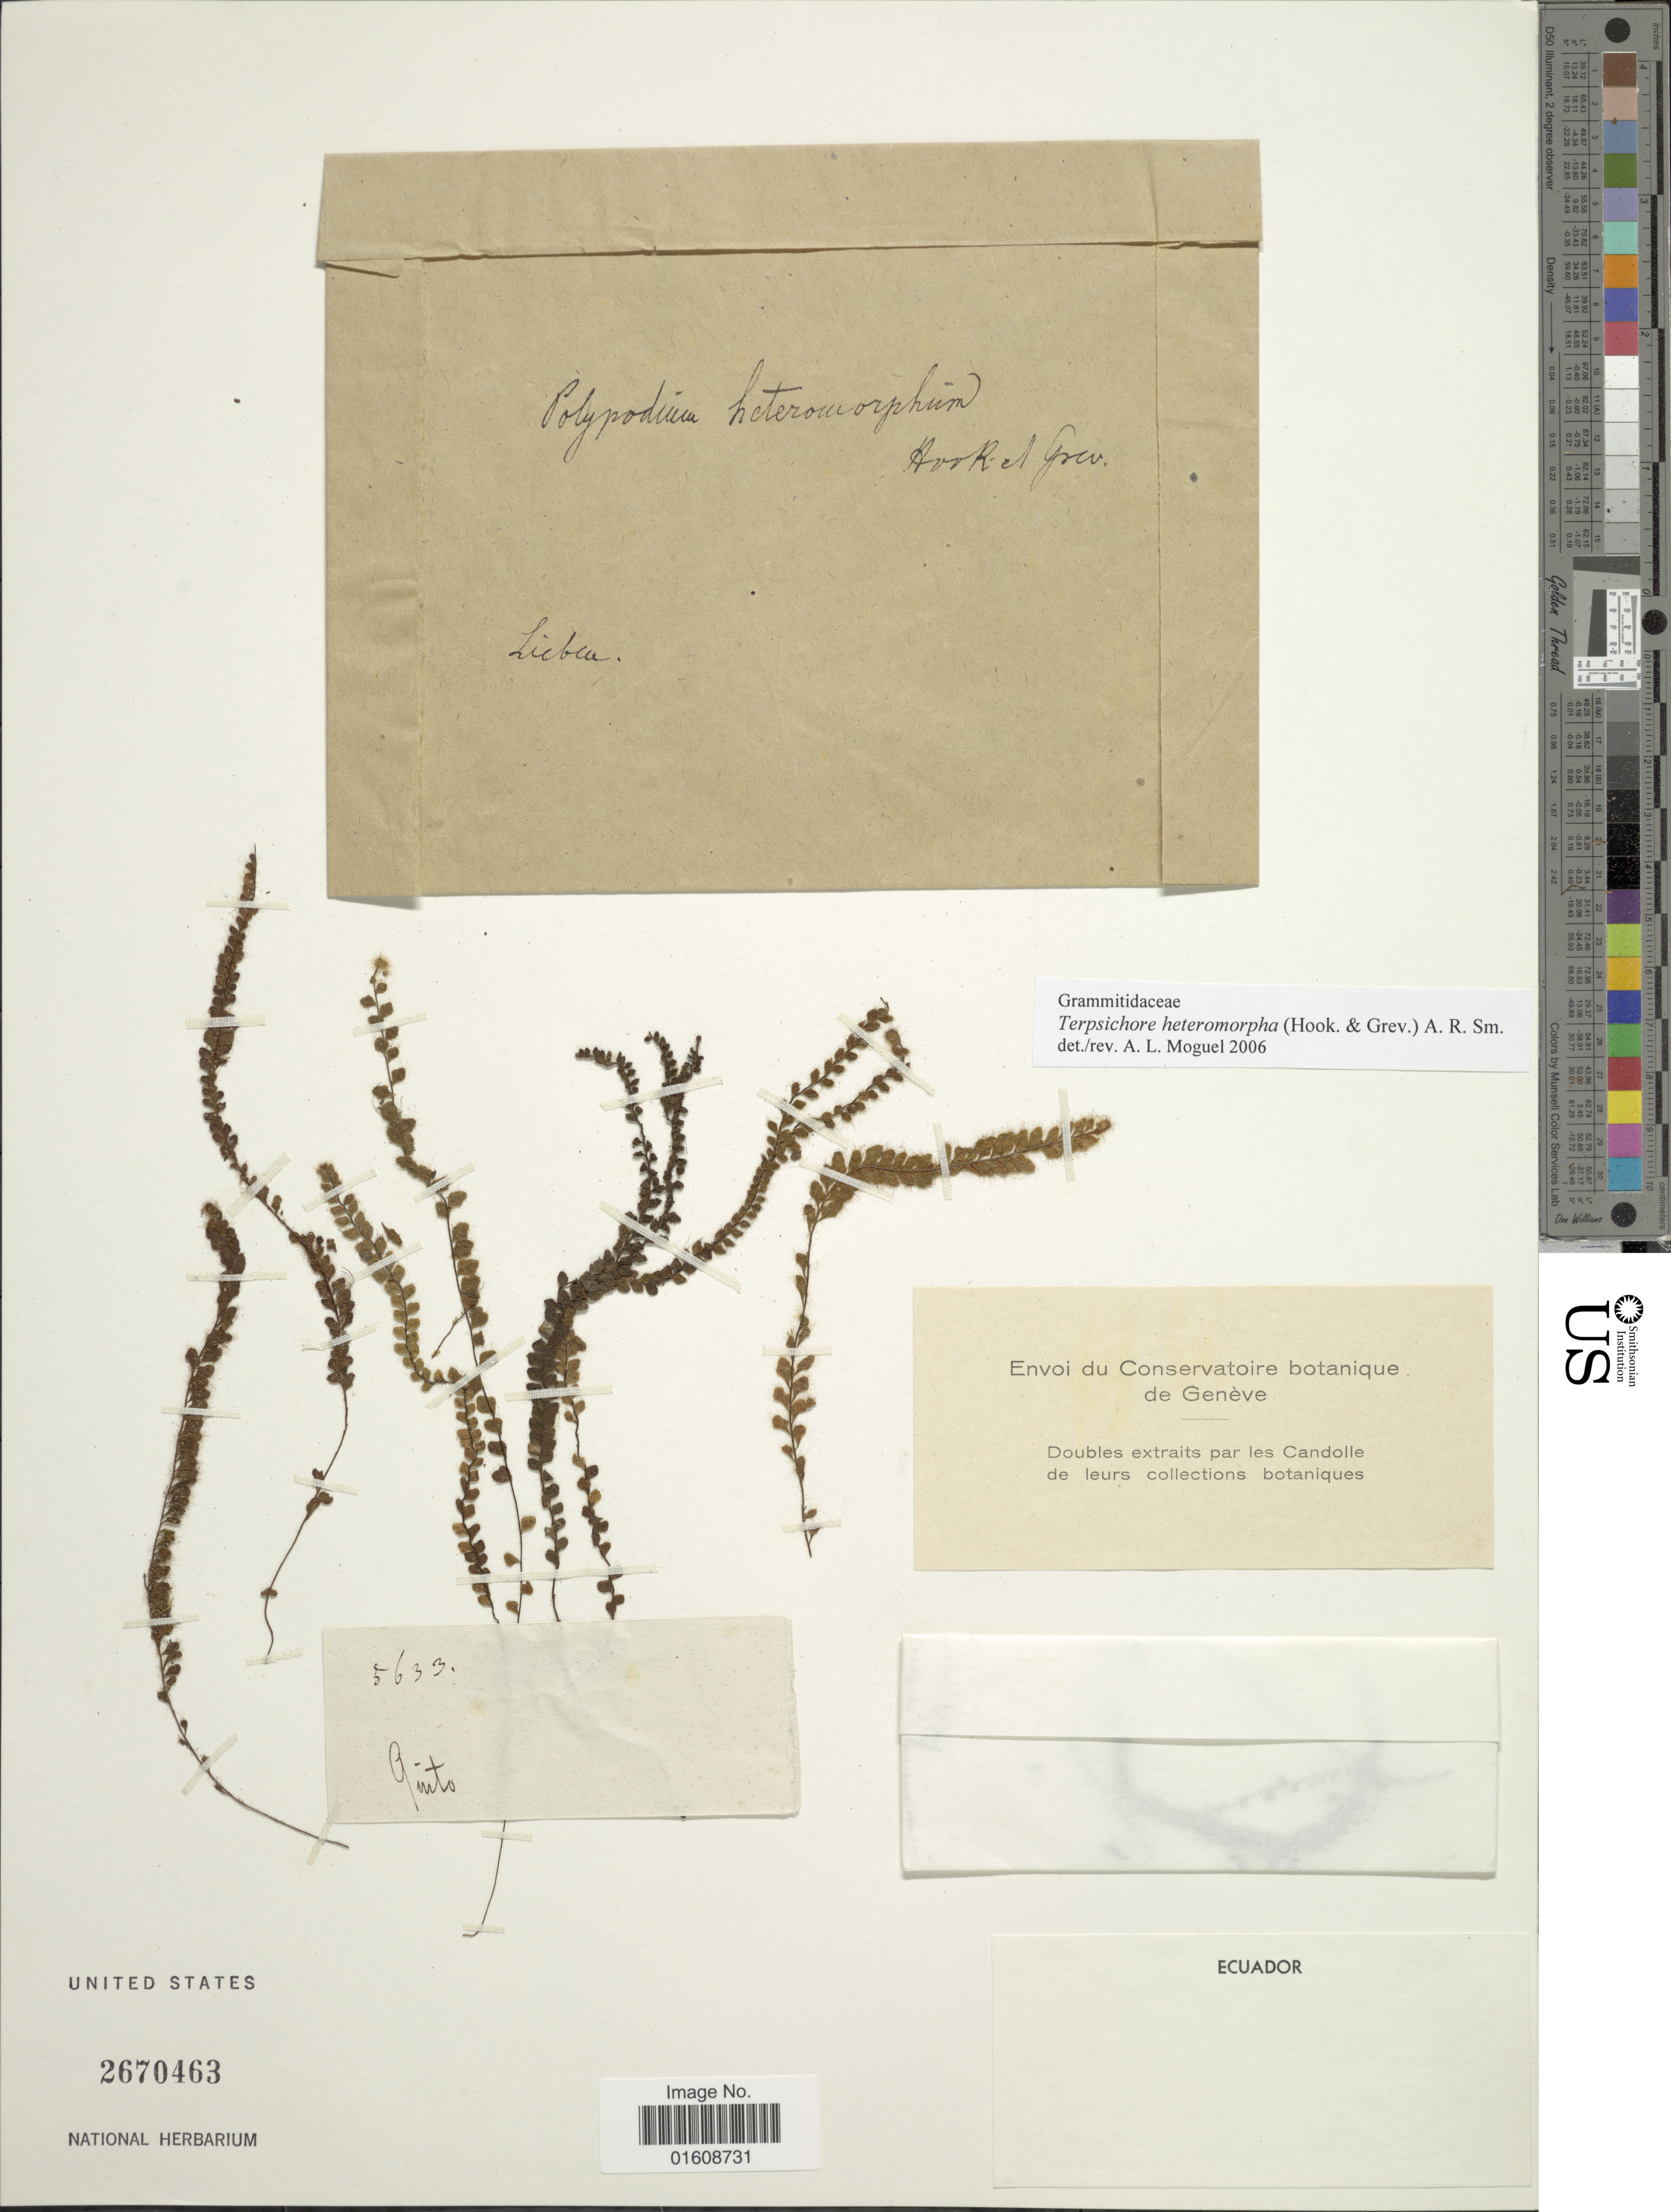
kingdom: Plantae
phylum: Tracheophyta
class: Polypodiopsida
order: Polypodiales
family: Polypodiaceae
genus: Alansmia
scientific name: Alansmia heteromorpha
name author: (Hook. & Grev.) Moguel & M. Kessler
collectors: Liebmann, --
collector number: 5633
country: Ecuador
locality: Quito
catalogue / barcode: US 2670463